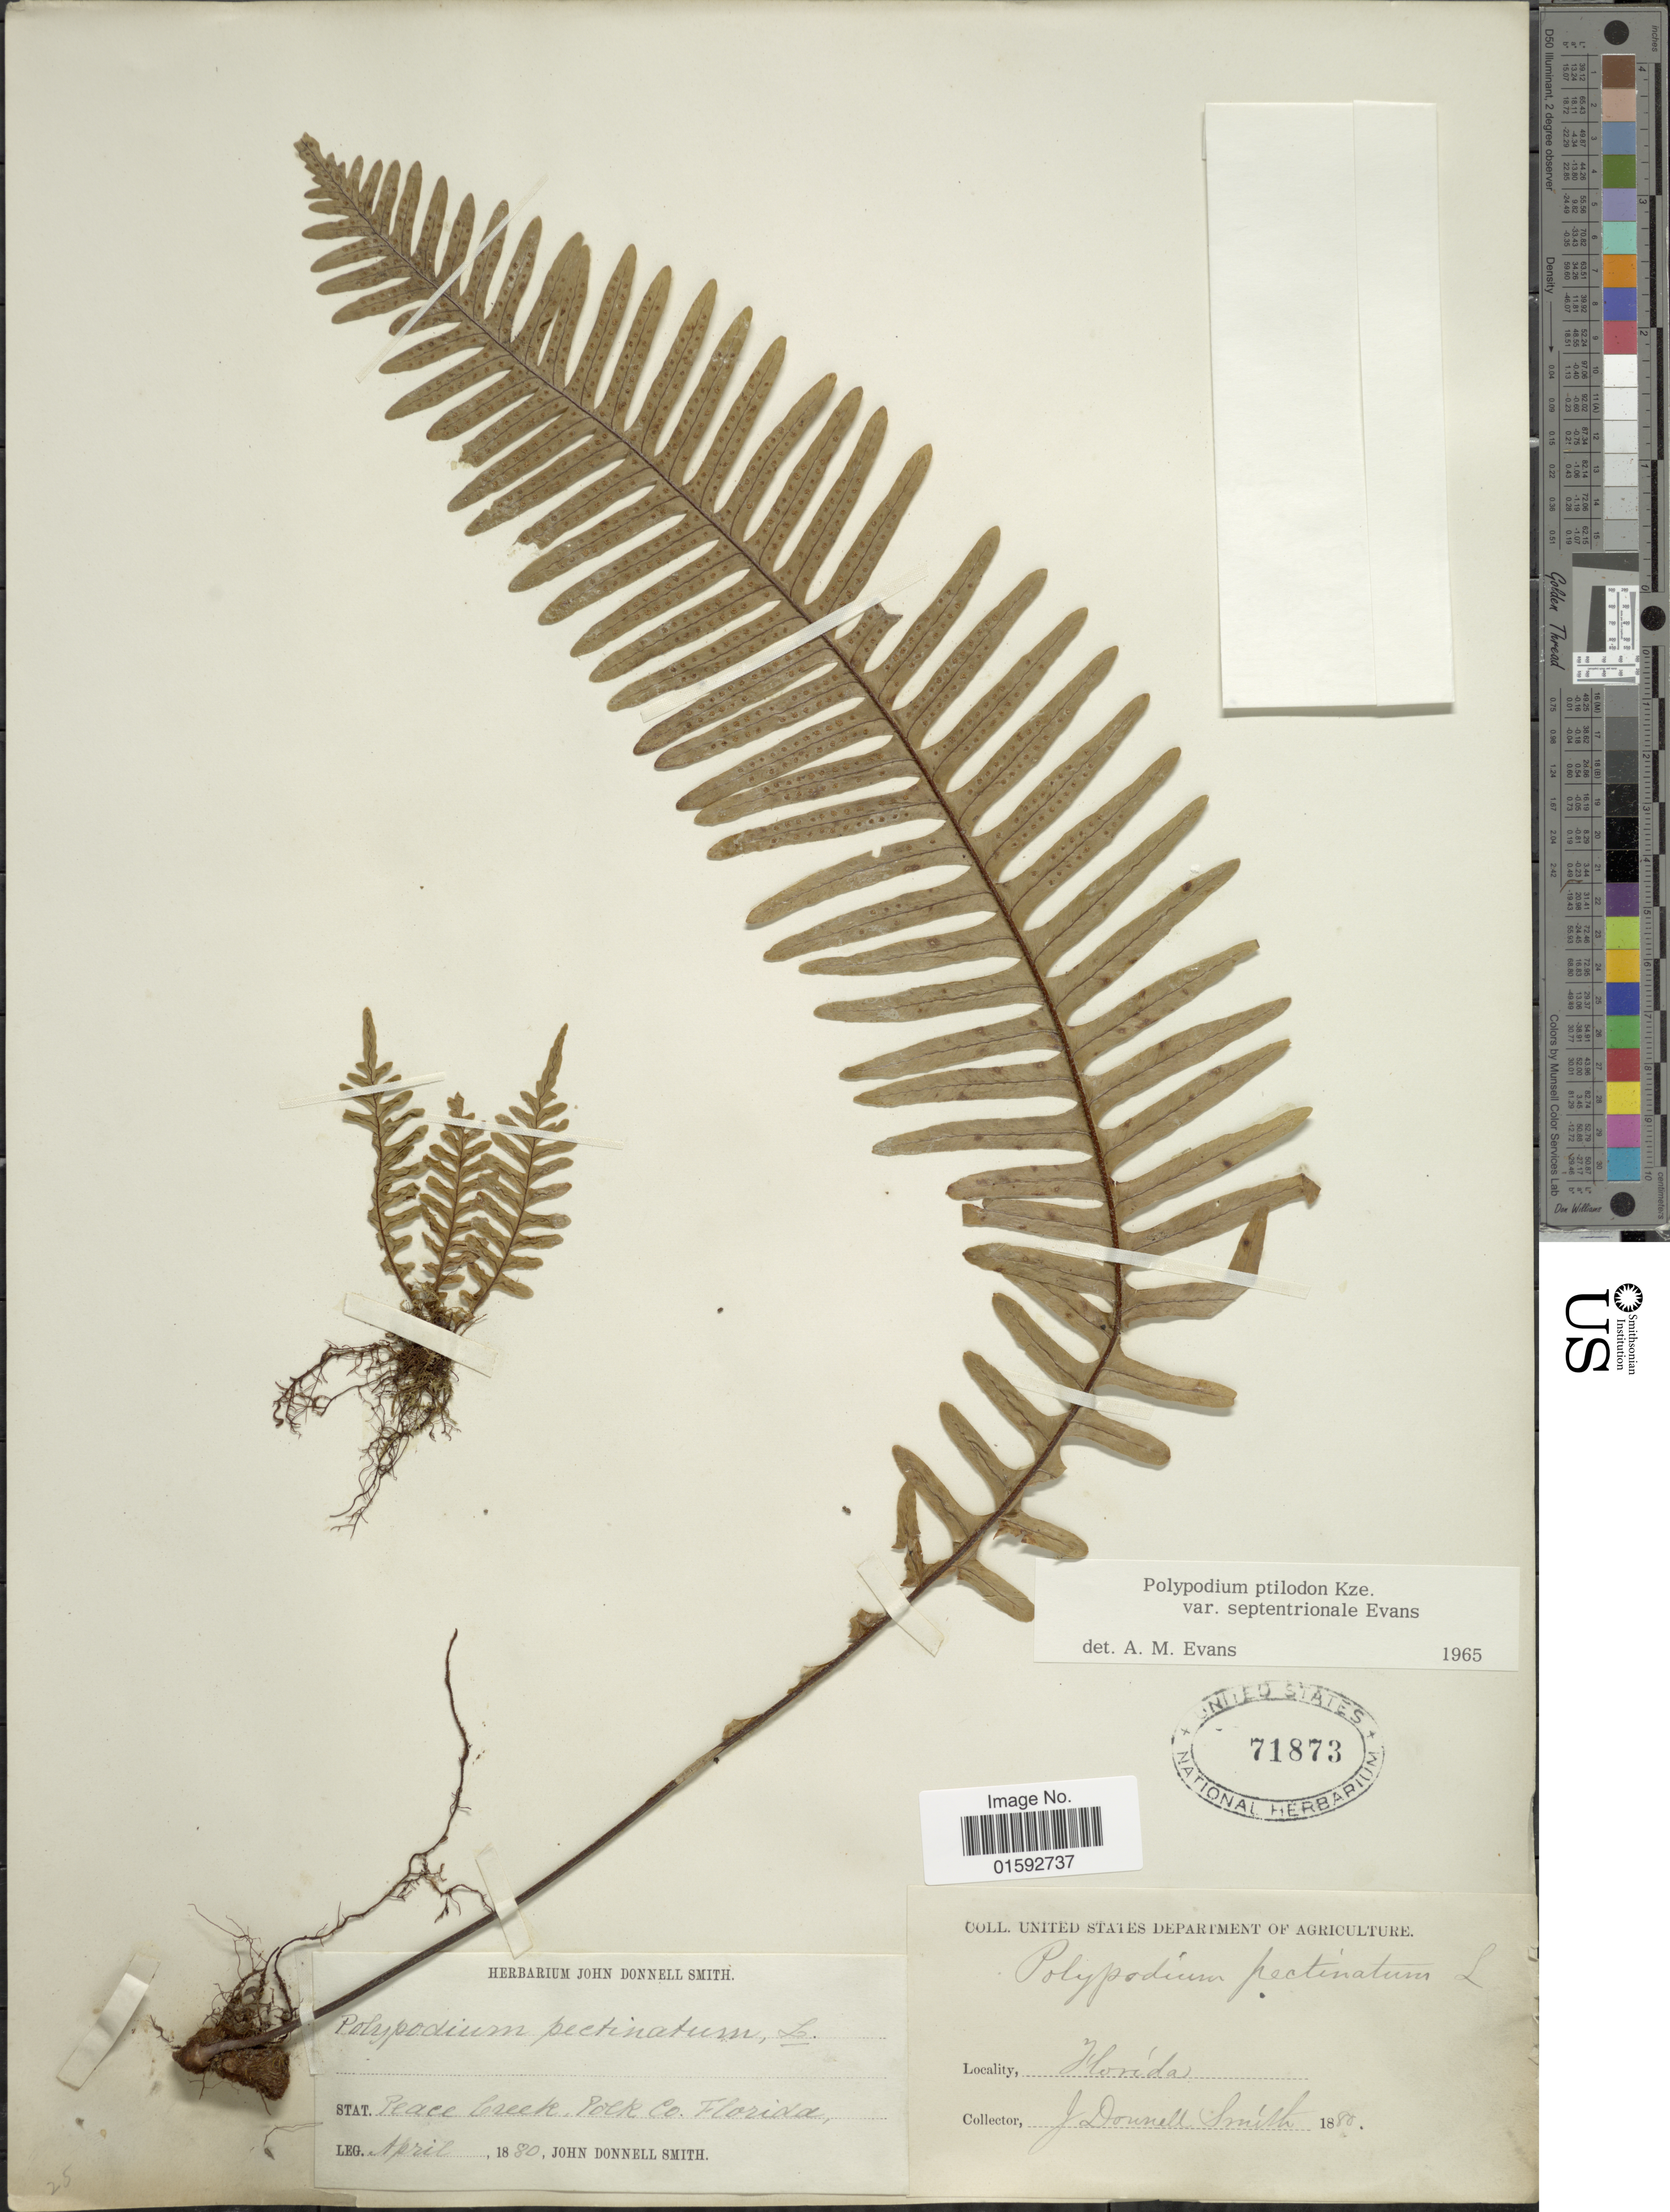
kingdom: Plantae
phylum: Tracheophyta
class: Polypodiopsida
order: Polypodiales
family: Polypodiaceae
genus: Pecluma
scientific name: Pecluma ptilodos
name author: (Kunze) Price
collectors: J. Donnell Smith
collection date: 1880-04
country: United States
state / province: Florida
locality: Peace Creek, Polk Co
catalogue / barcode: US 71873